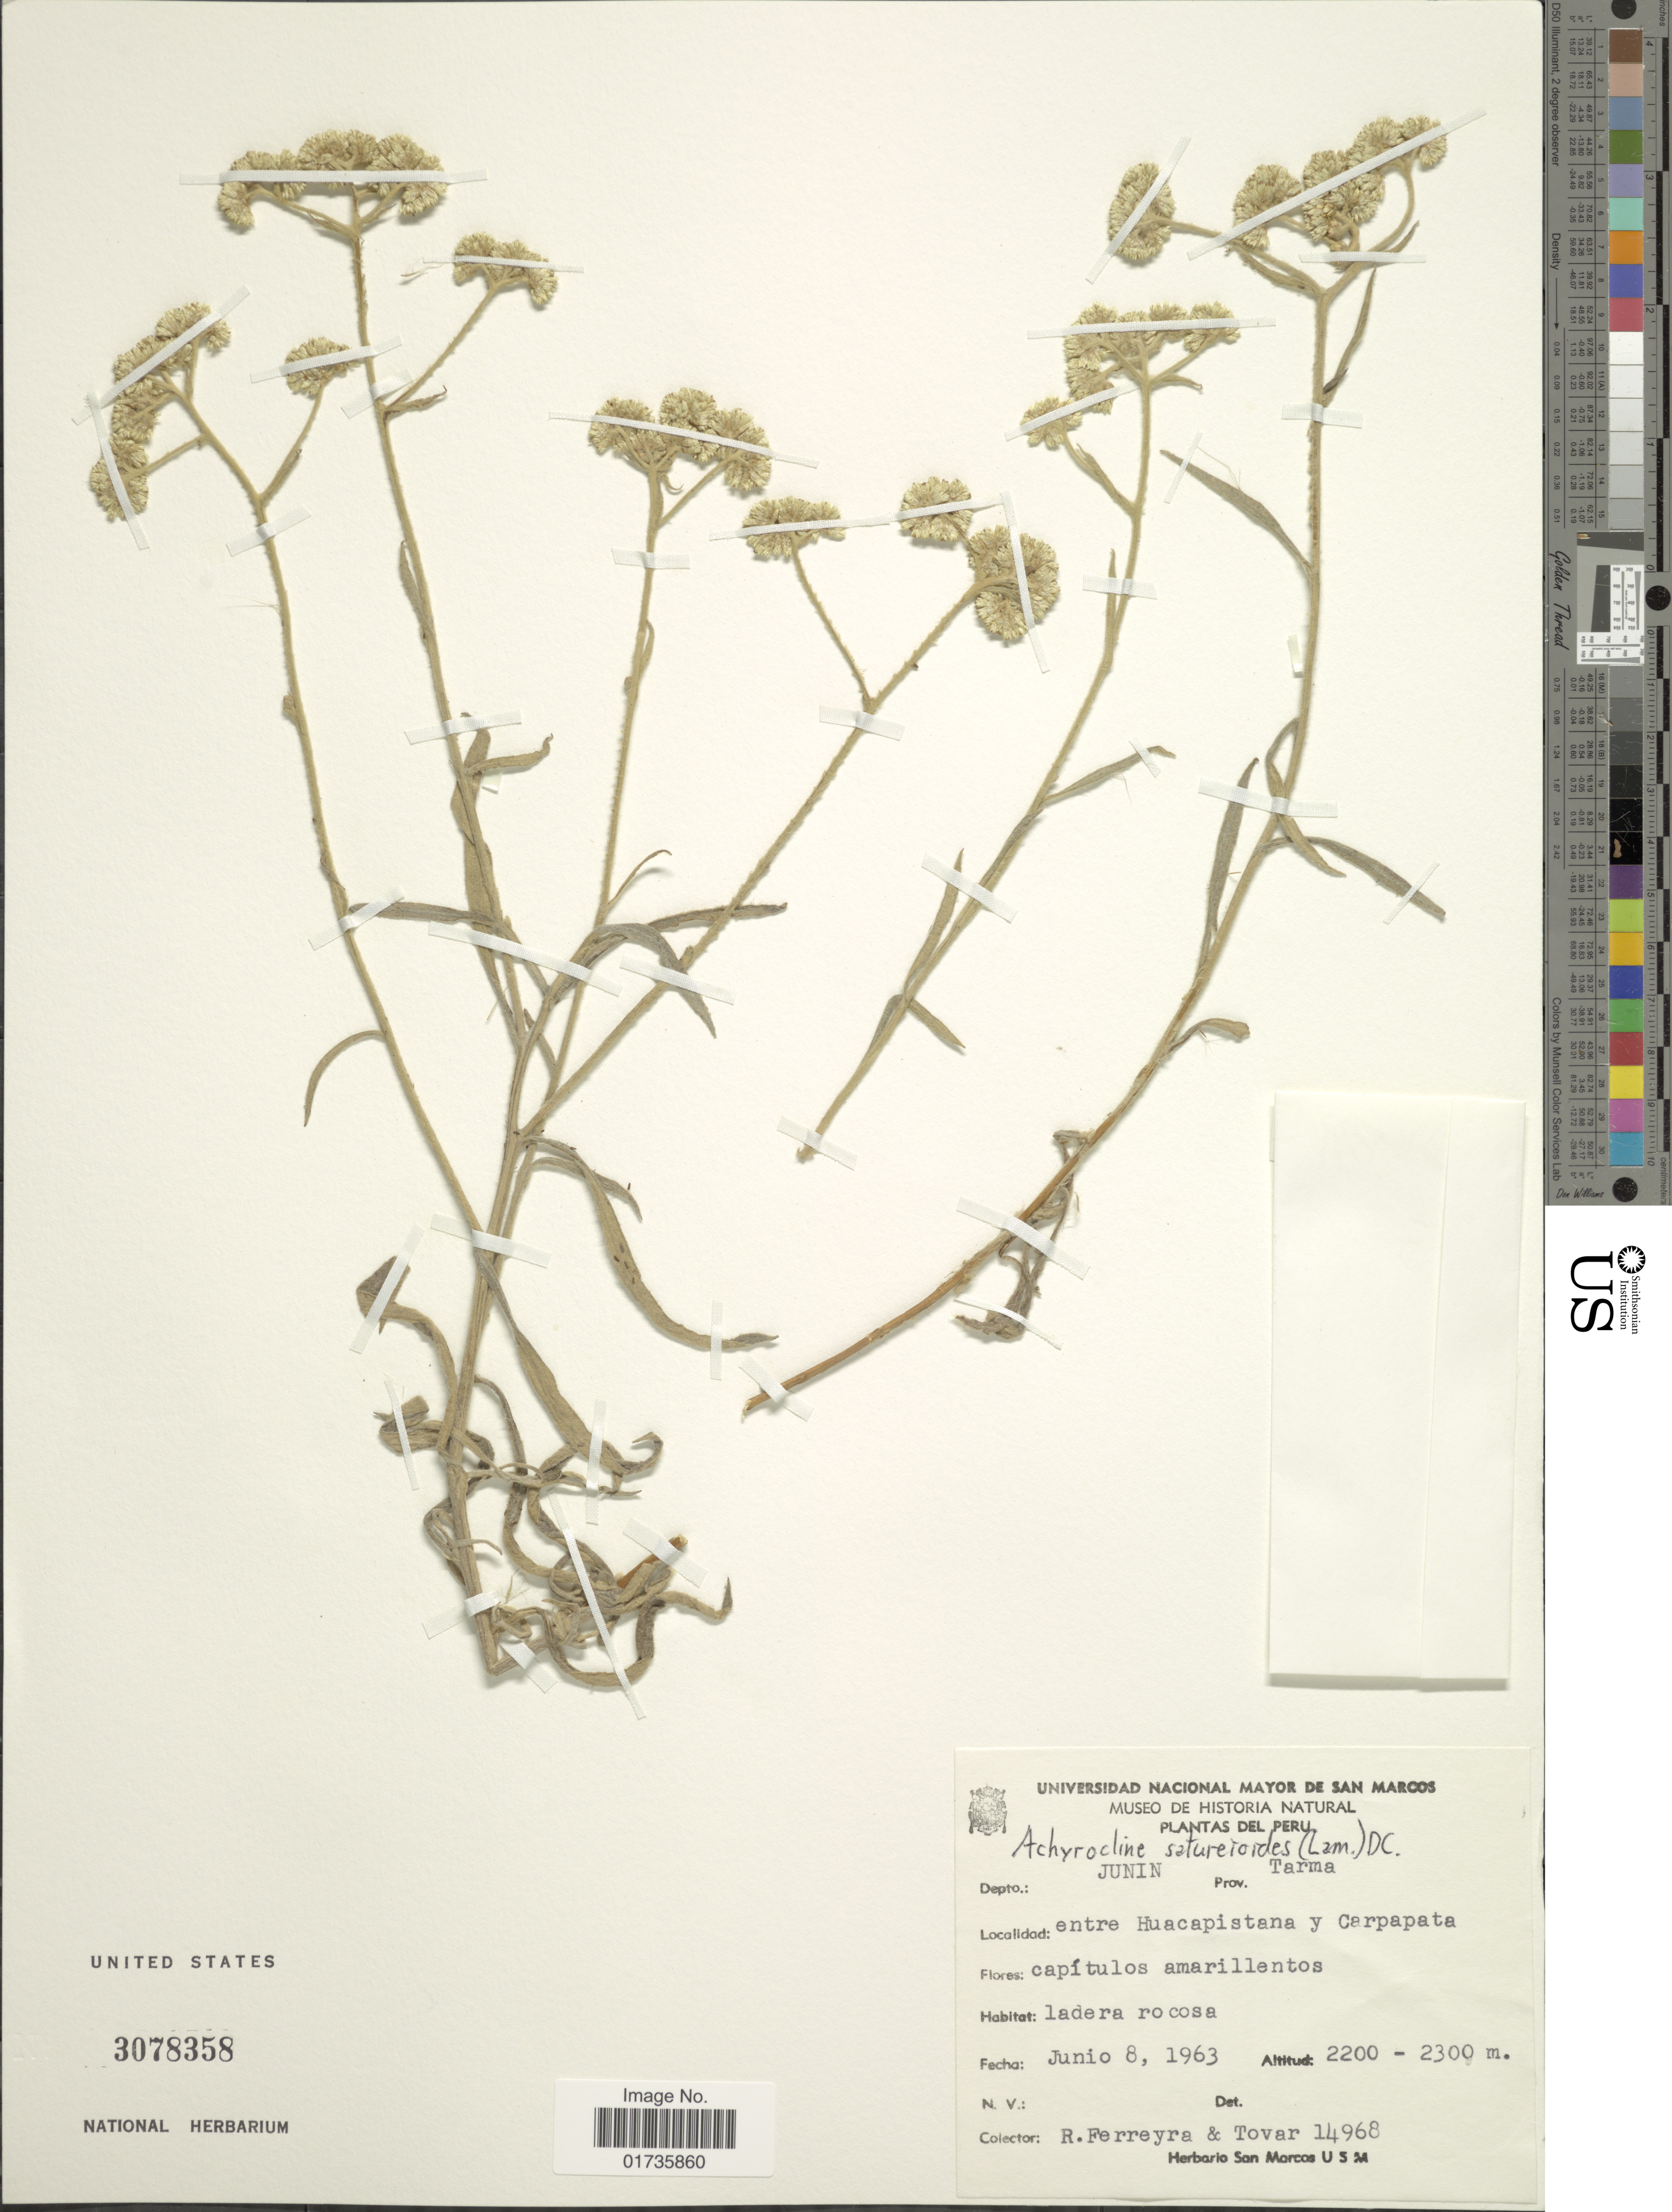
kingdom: Plantae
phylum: Tracheophyta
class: Magnoliopsida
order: Asterales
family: Asteraceae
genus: Achyrocline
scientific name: Achyrocline satureioides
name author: (Lam.) DC.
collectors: R. A. Ferreyra & -. Tovar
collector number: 14968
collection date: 1963-06-08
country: Peru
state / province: Junín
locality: Depto. Junin, Prov. Tarma, entre Huacapistana y Carpapata, capítulos amarillentos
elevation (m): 2200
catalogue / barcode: US 3078358